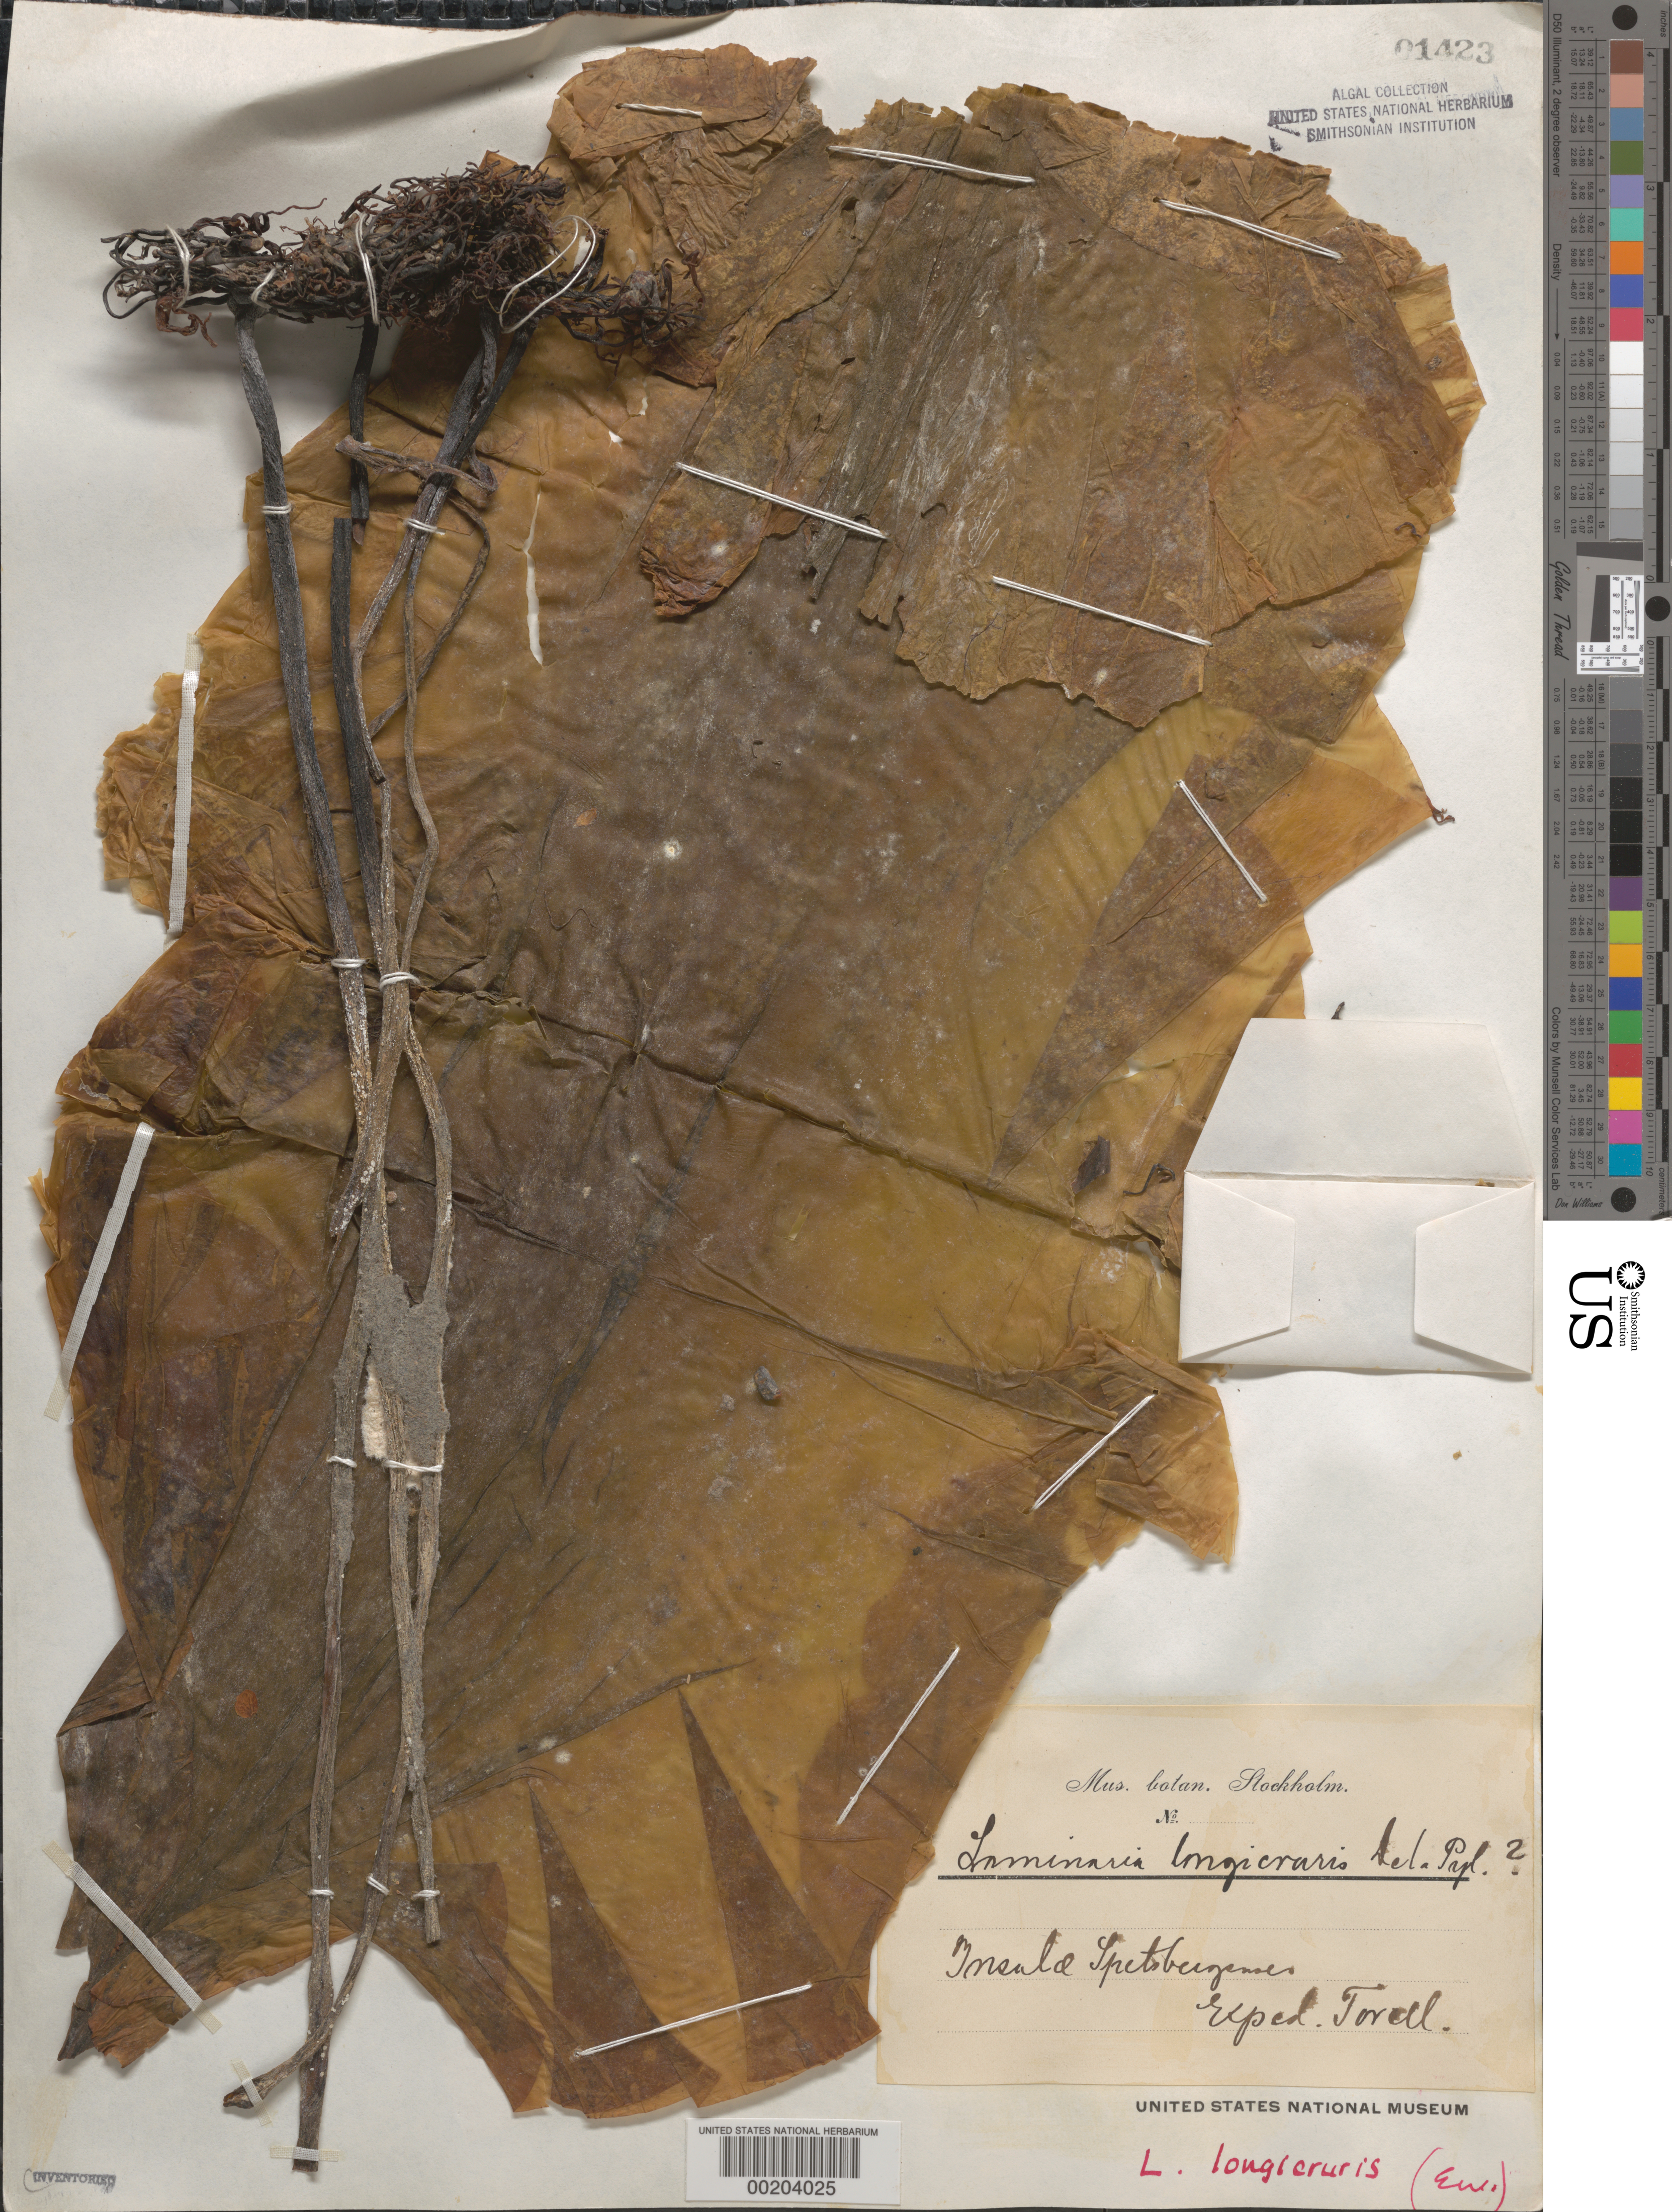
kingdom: Chromista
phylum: Ochrophyta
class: Phaeophyceae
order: Laminariales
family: Laminariaceae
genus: Saccharina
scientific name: Saccharina longicruris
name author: (Bach. Pyl.) Kuntze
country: Norway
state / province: Svalbard and Jan Mayen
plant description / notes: Torell Expedition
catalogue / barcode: US 1423